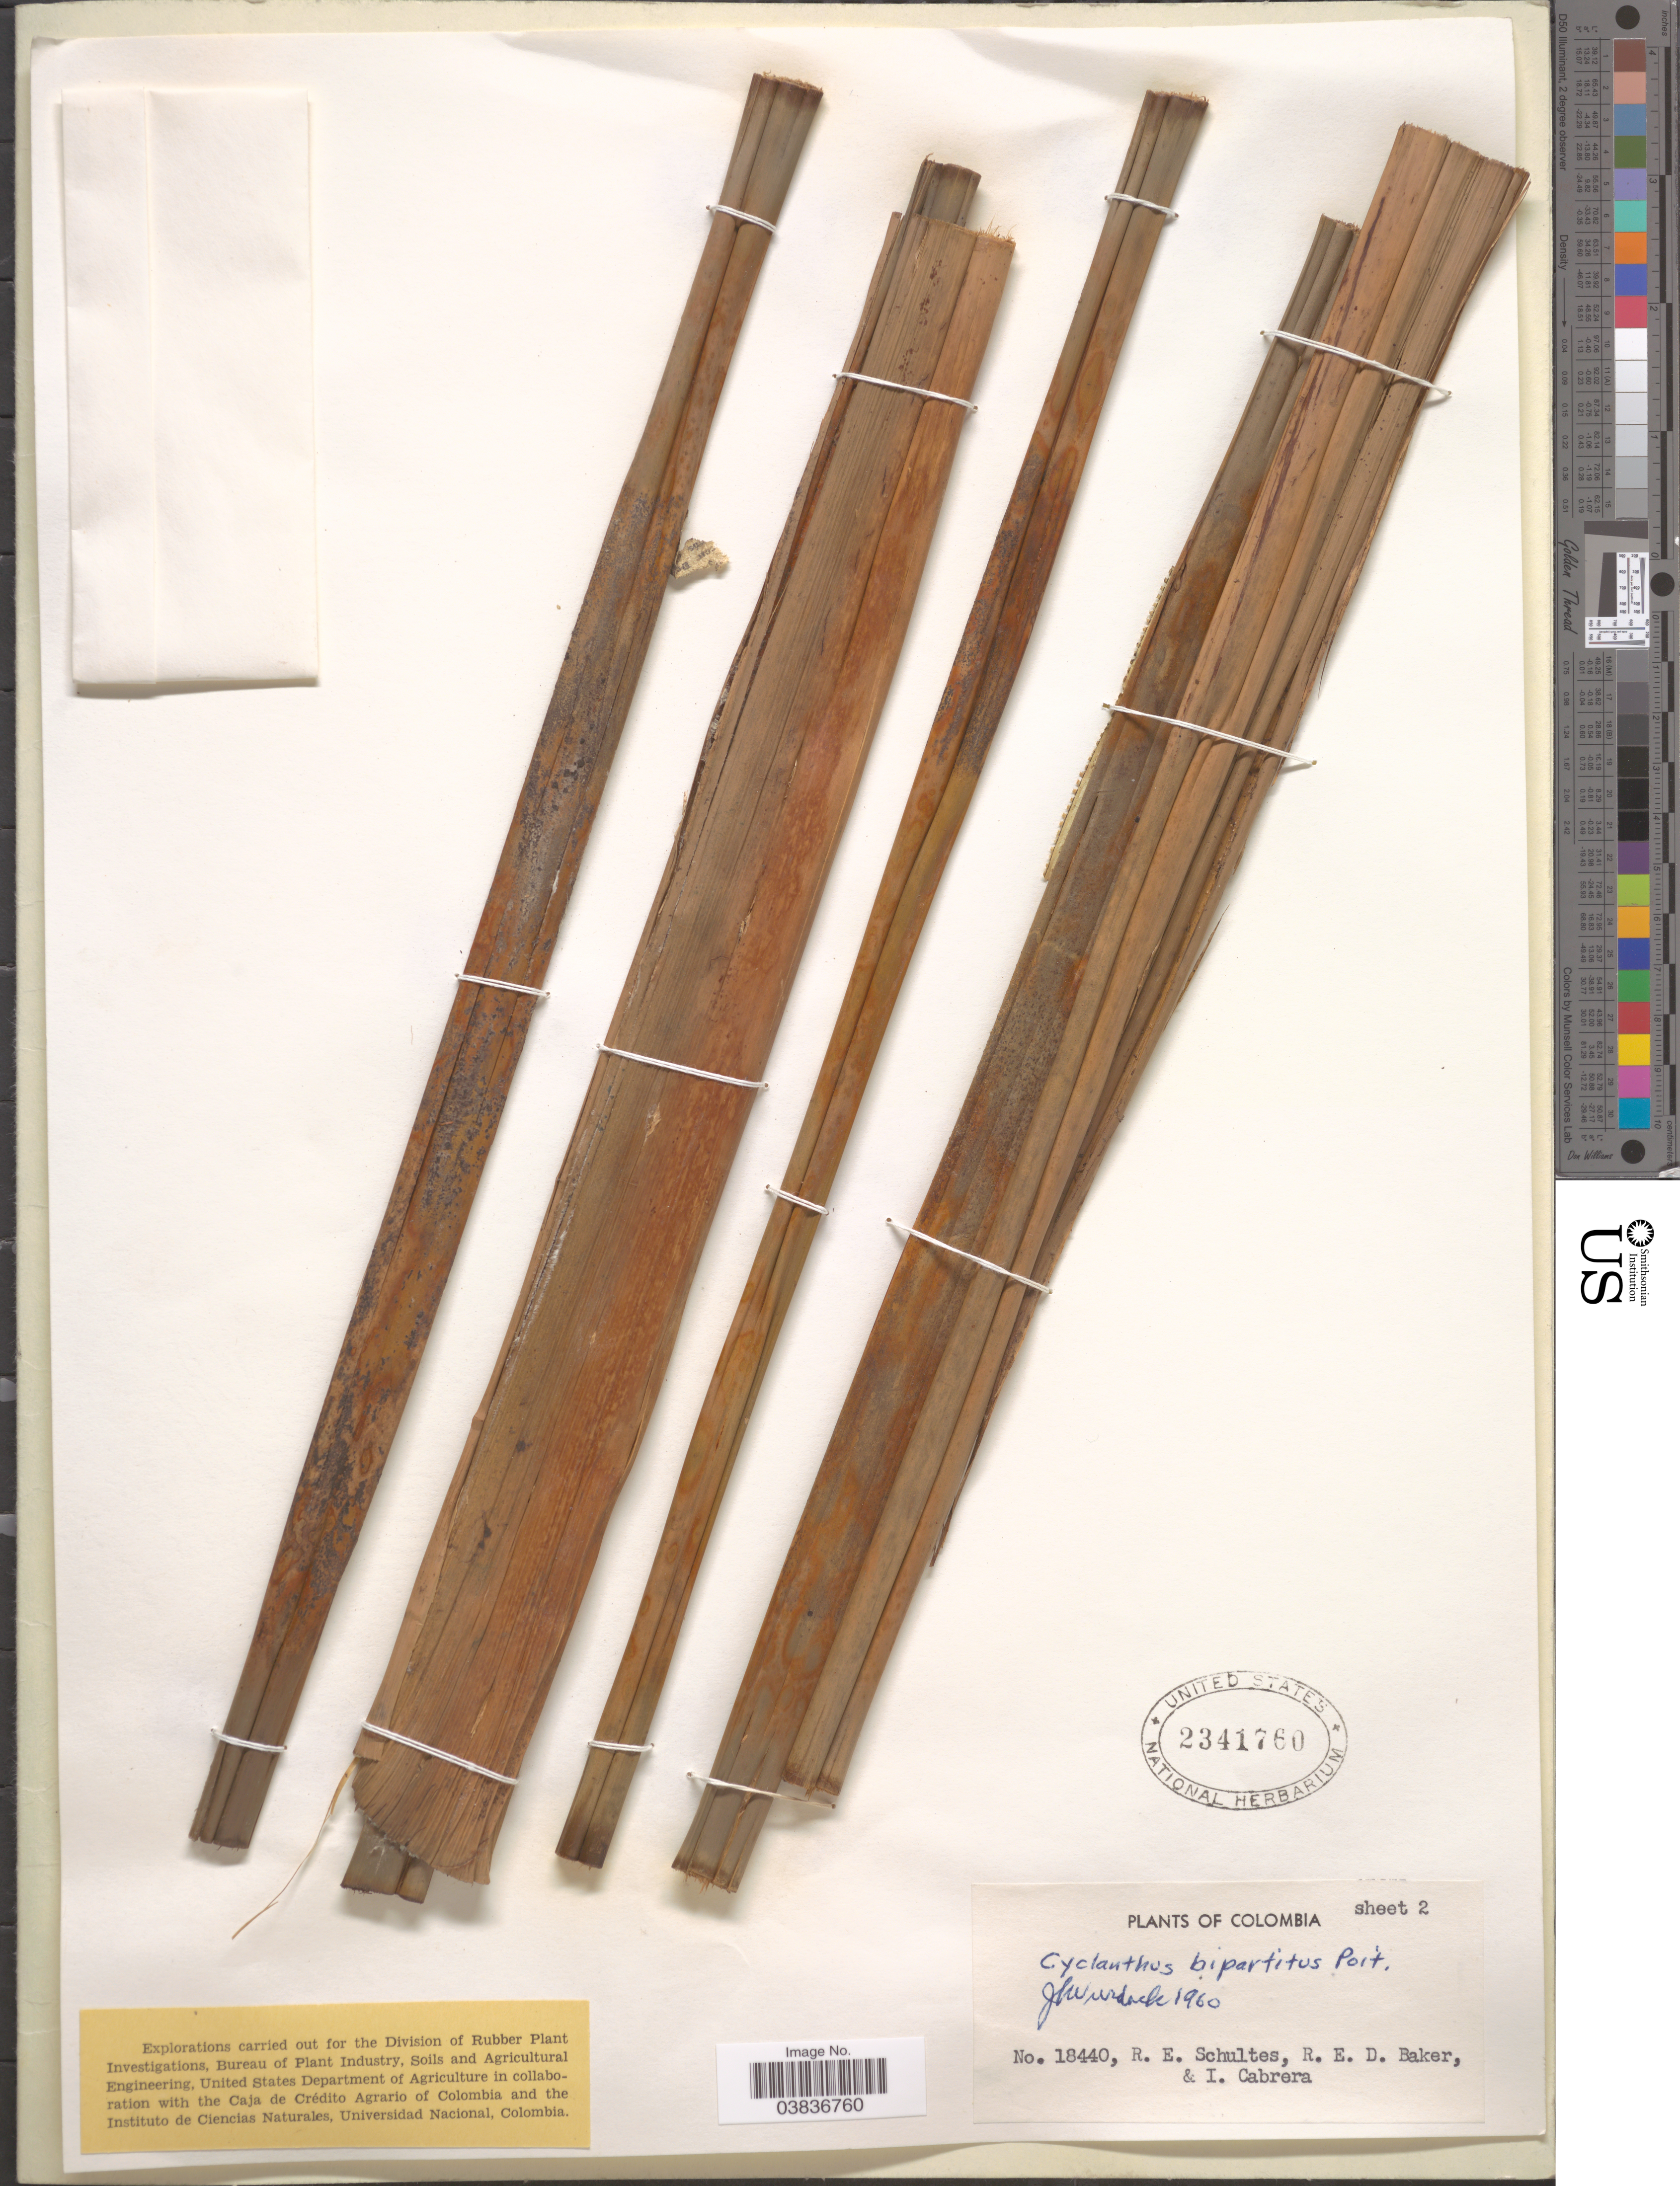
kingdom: Plantae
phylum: Tracheophyta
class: Liliopsida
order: Pandanales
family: Cyclanthaceae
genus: Cyclanthus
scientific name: Cyclanthus bipartitus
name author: Poit. ex A. Rich.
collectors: R. E. Schultes, R. E. D. Baker & I. Cabrera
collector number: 18440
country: Colombia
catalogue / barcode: US 2341760